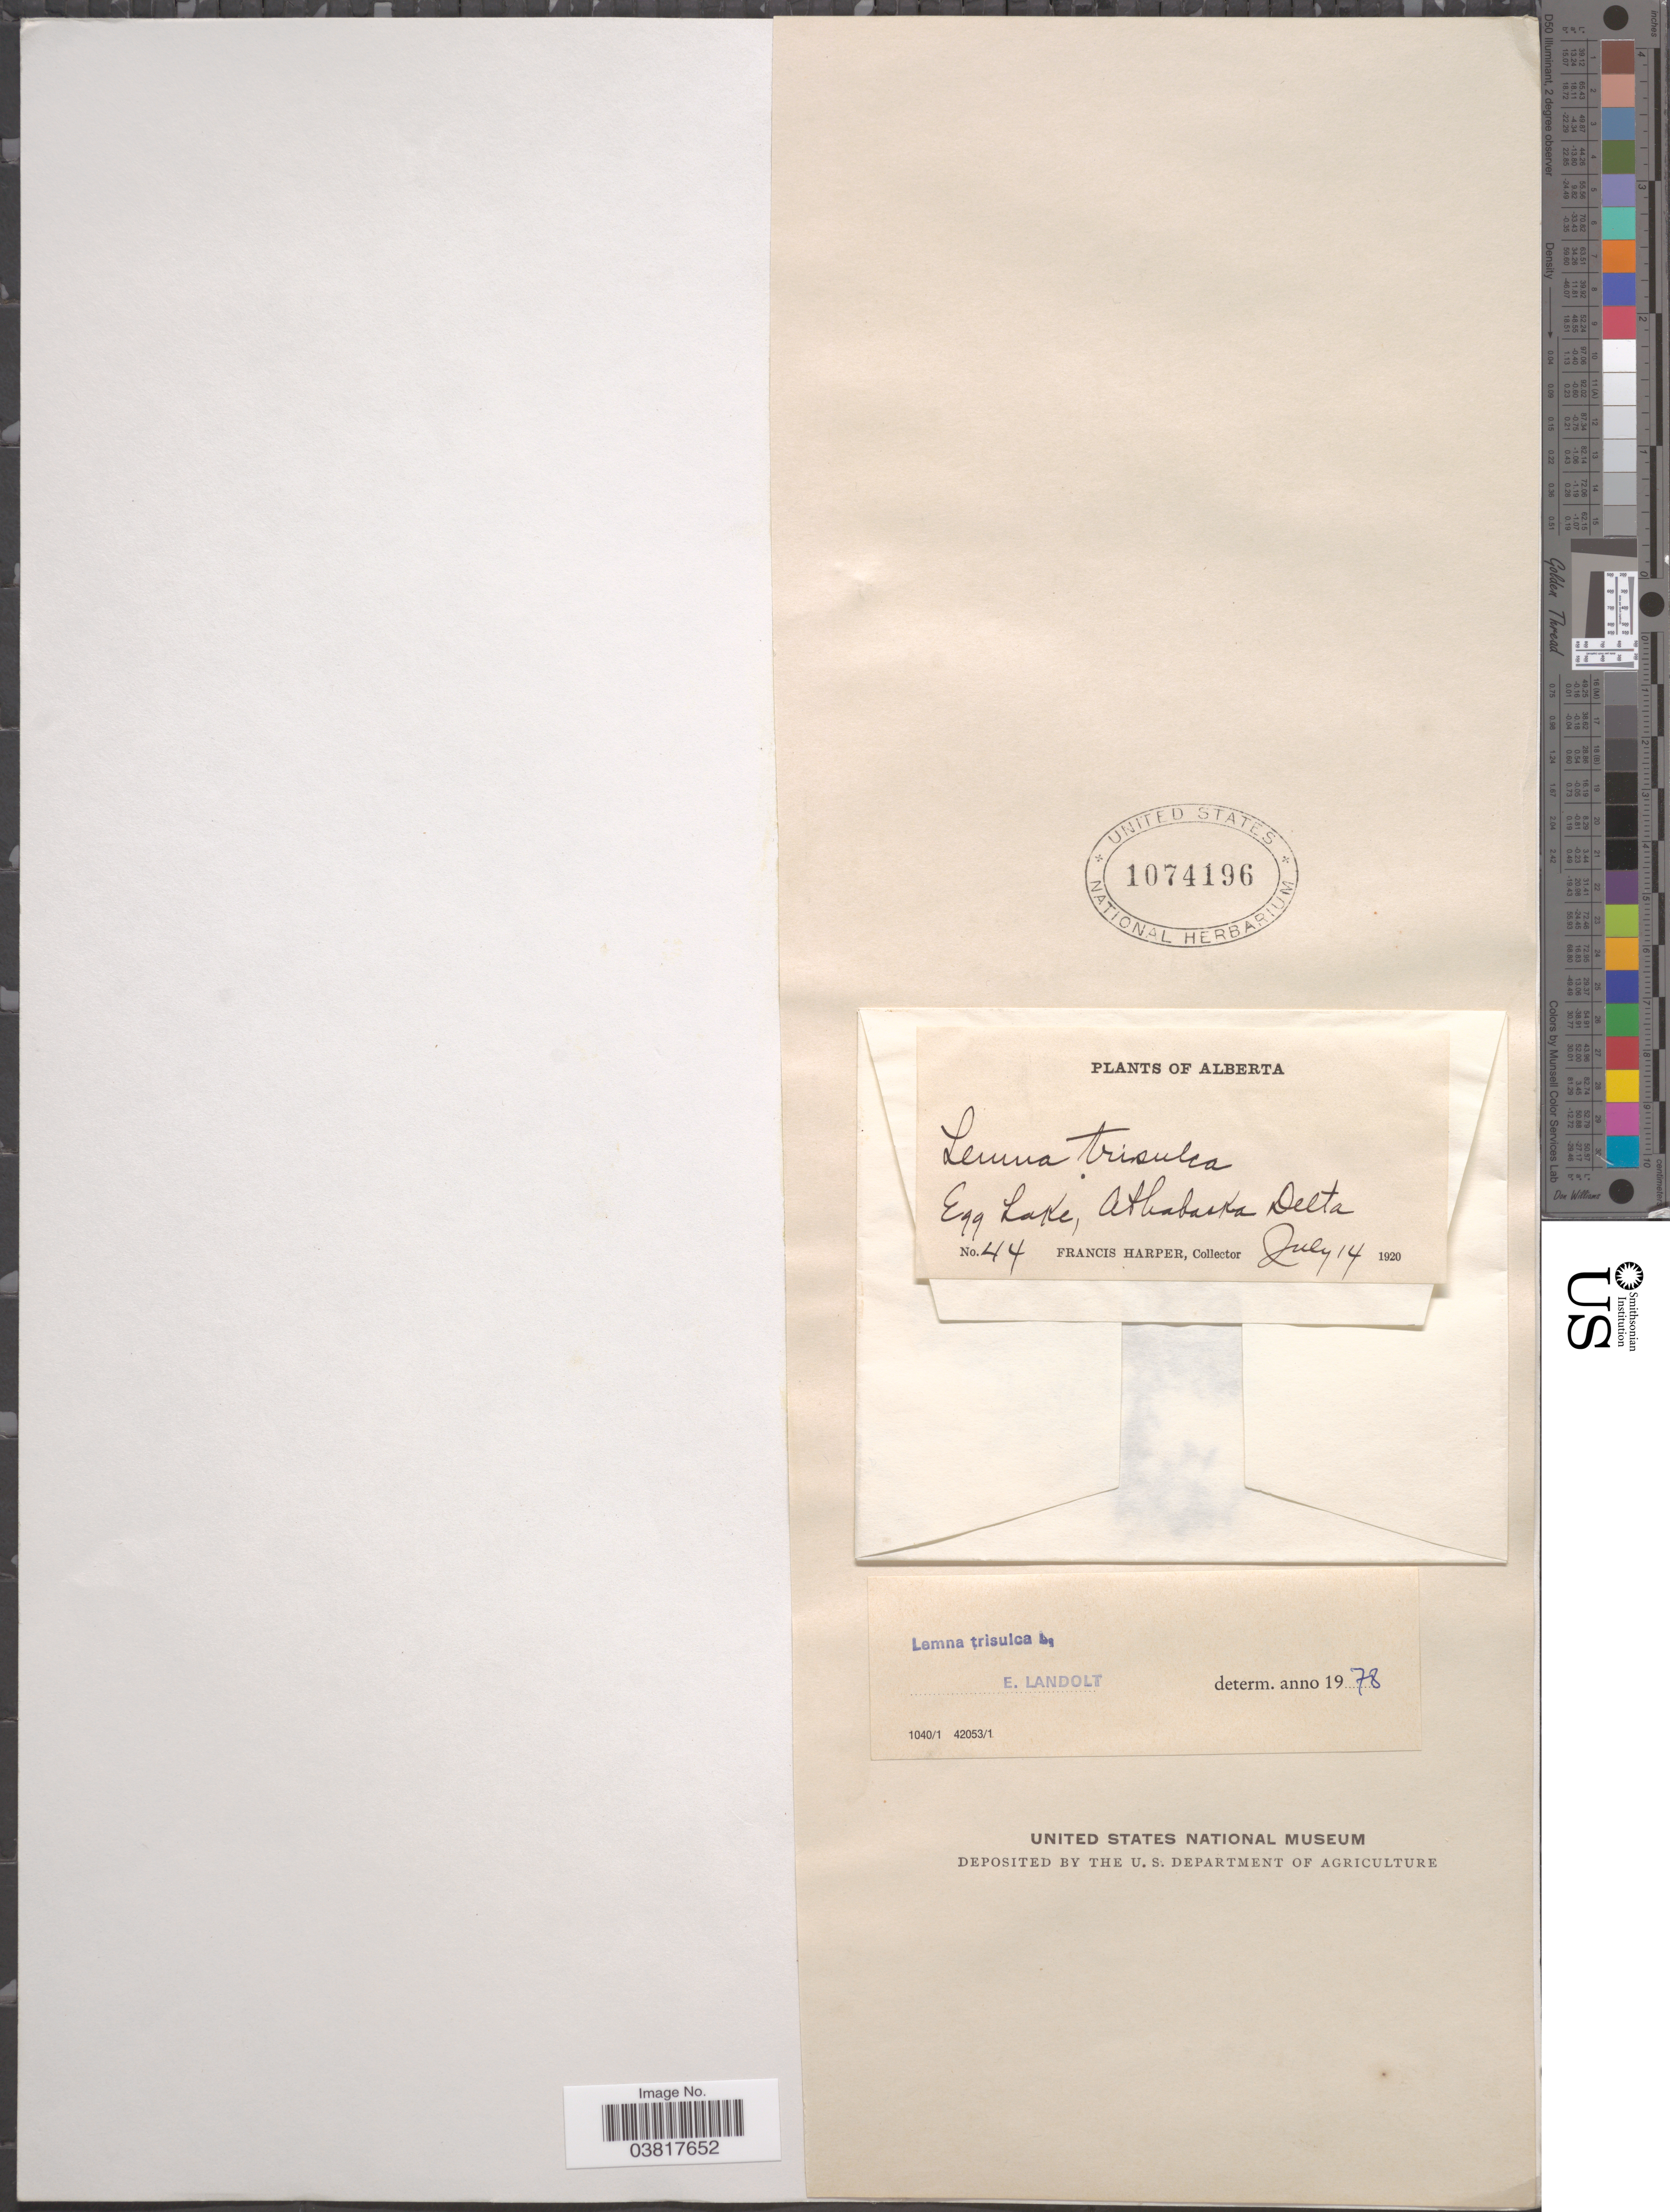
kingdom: Plantae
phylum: Tracheophyta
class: Liliopsida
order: Alismatales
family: Araceae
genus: Lemna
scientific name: Lemna trisulca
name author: L.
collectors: F. Harper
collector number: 44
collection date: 1920-07-14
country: Canada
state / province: Alberta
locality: Egg Lake, Athabaska Delta.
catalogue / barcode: US 1074196